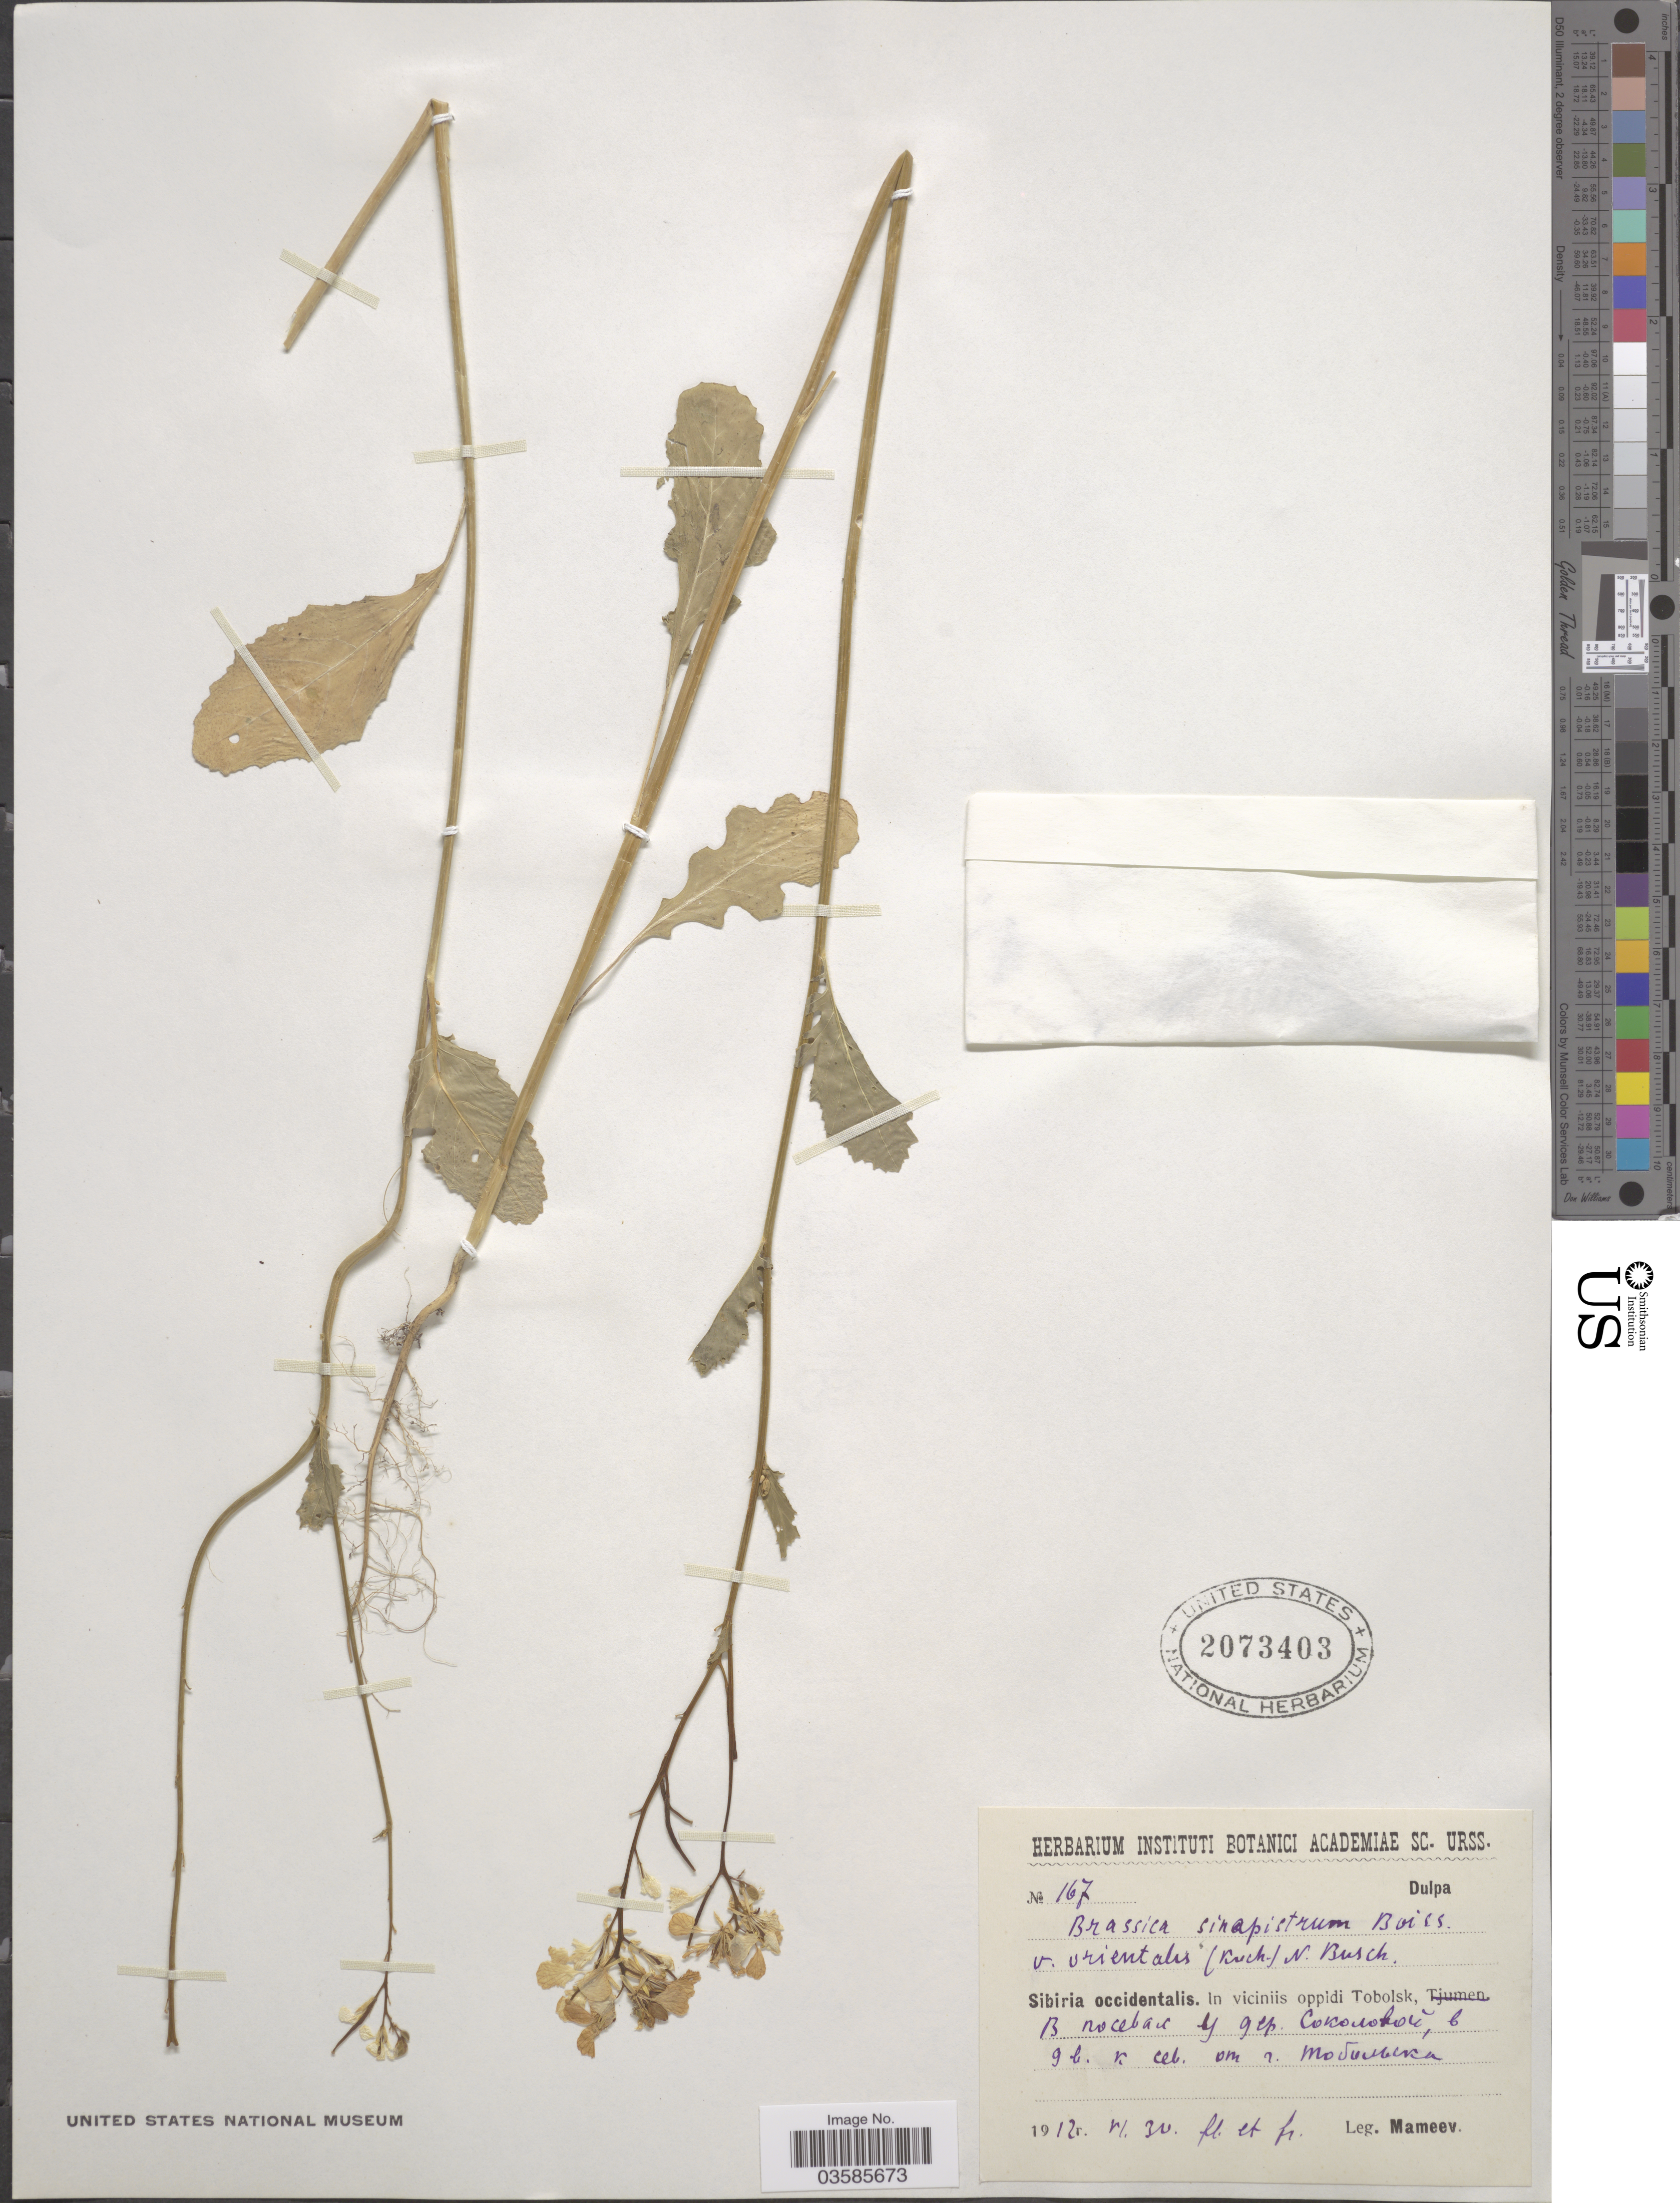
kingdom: Plantae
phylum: Tracheophyta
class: Magnoliopsida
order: Brassicales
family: Brassicaceae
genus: Brassica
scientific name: Brassica sinapistrum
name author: Boiss.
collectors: Mameev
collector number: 167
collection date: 1912-06-30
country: Russian Federation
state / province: Tyumen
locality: Sibiria occidentalis. In viciniis oppidi Tobolsk, Near village Sokolova, 9.6 km N of Tobolsk.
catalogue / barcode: US 2073403